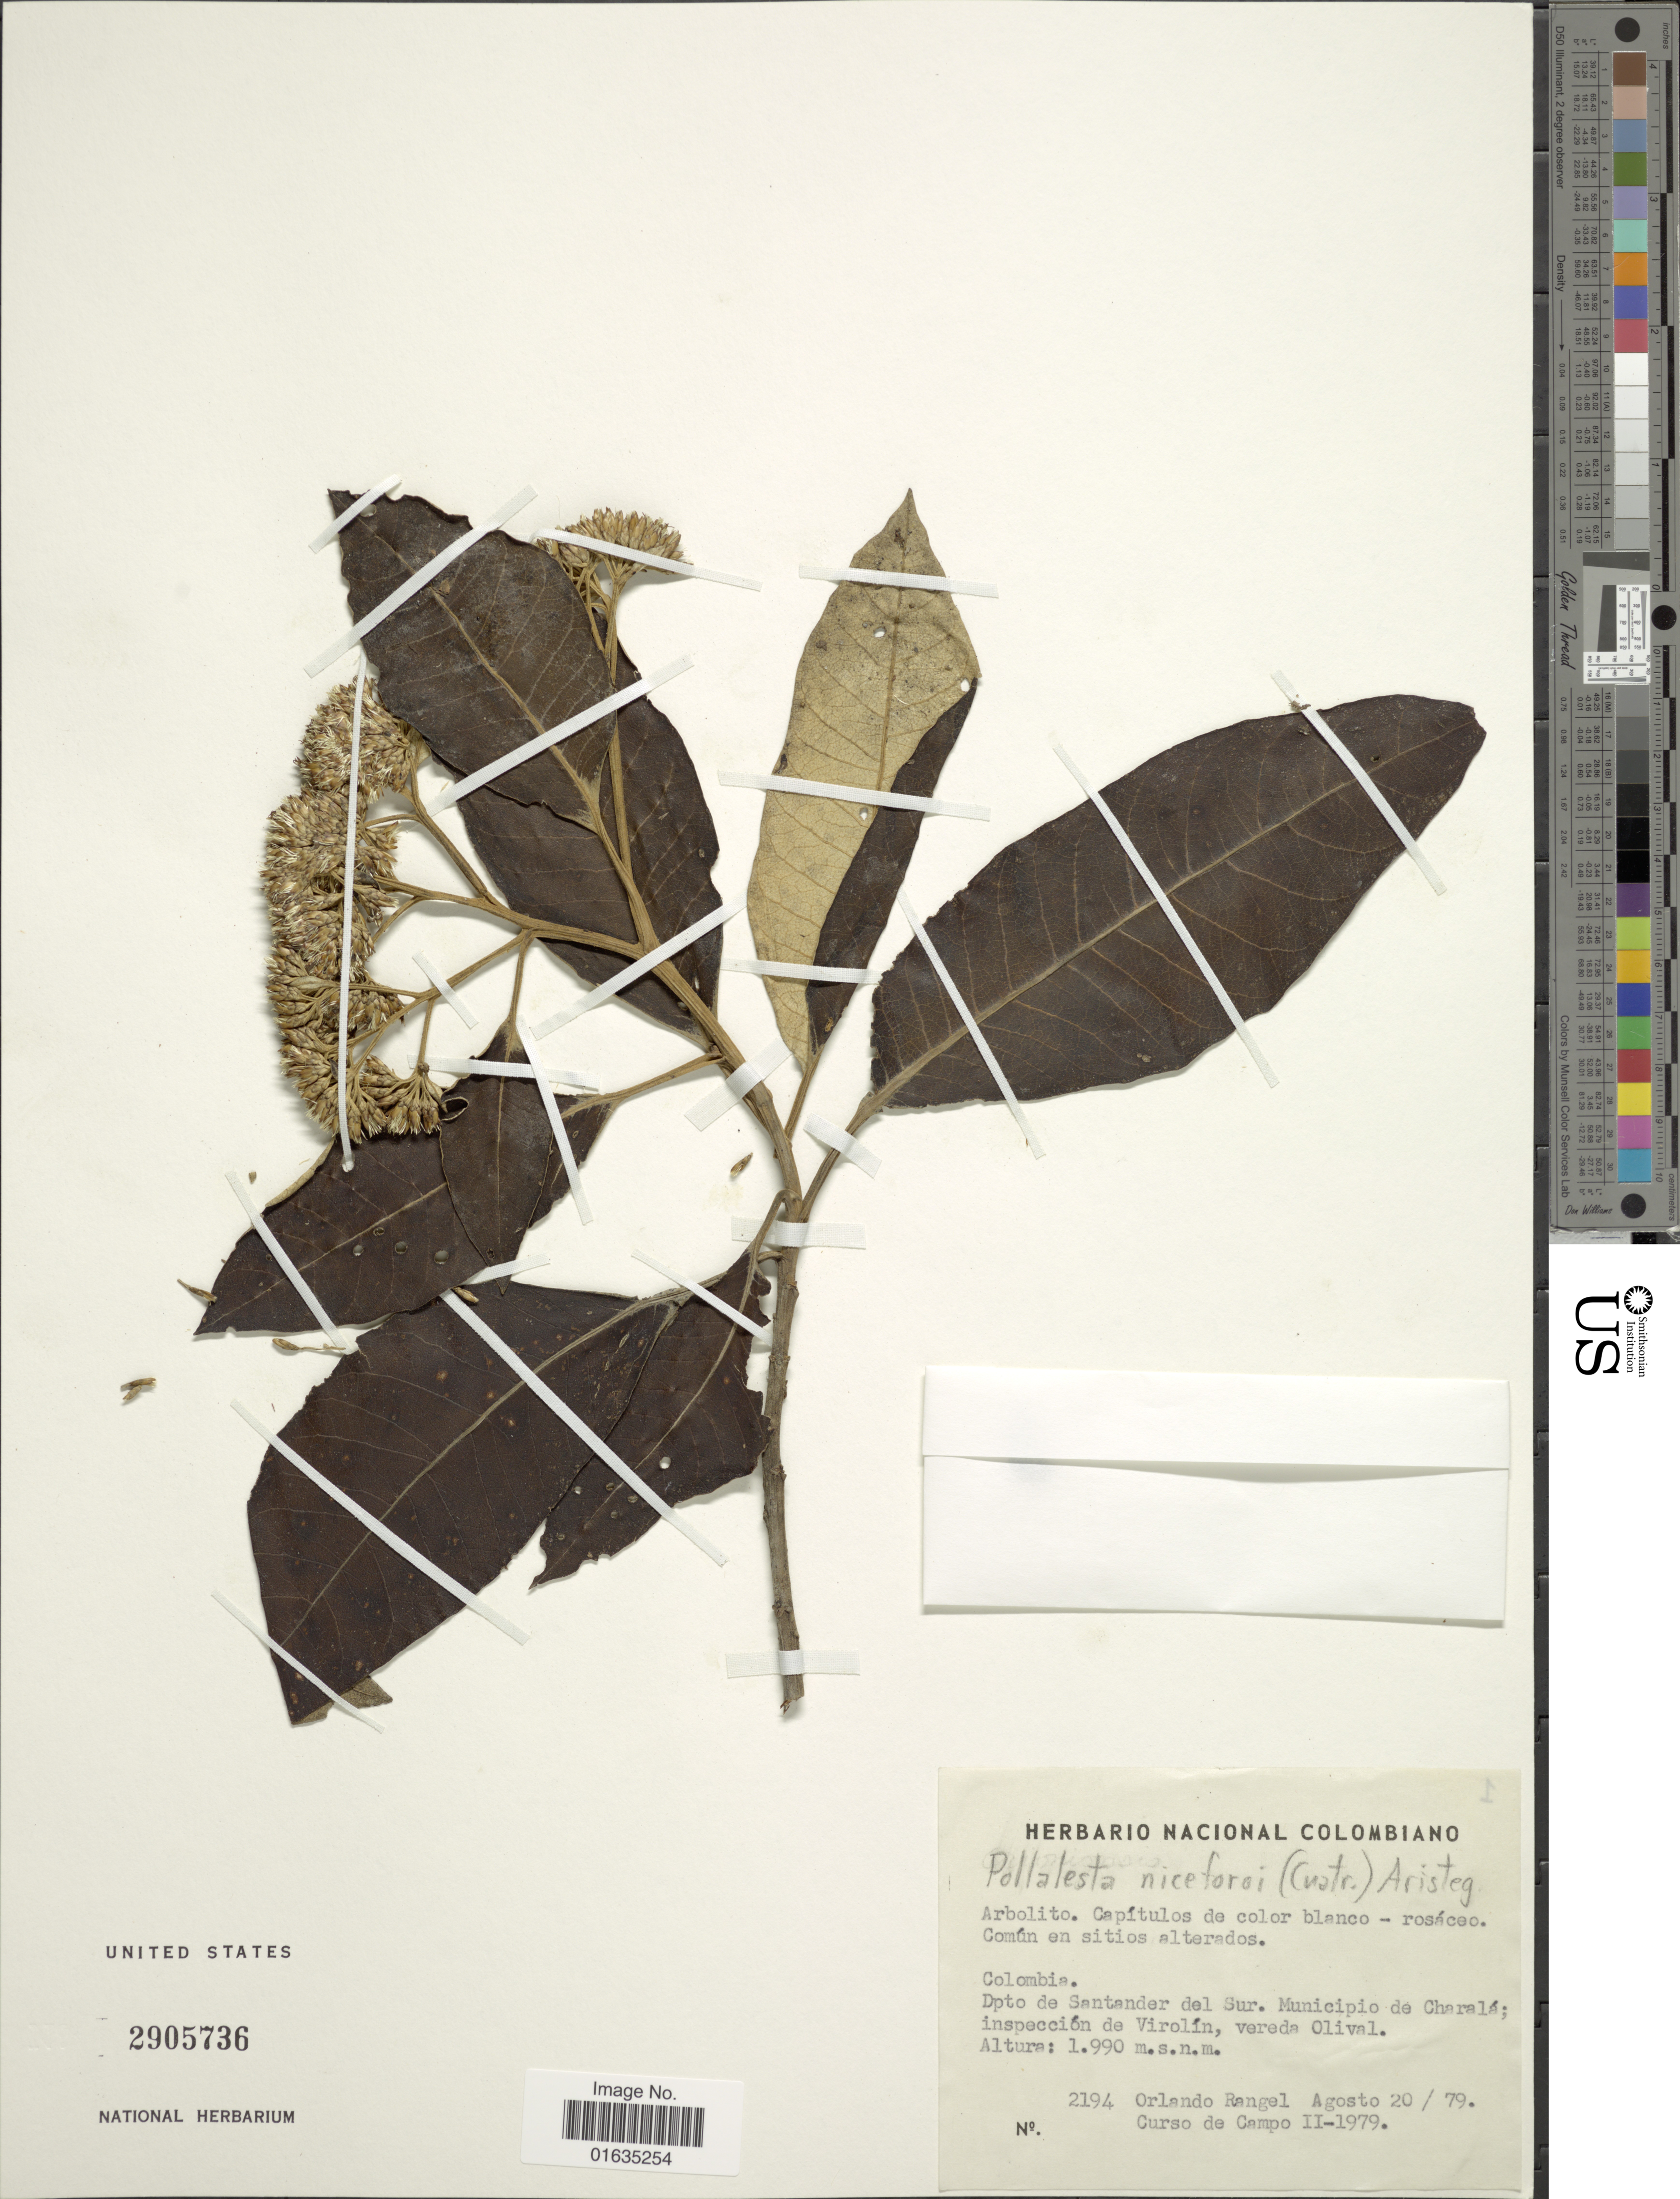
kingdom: Plantae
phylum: Tracheophyta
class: Magnoliopsida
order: Asterales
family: Asteraceae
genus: Piptocoma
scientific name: Piptocoma niceforoi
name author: (Cuatrec.) H. Rob.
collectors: O. Rangel & Curso de Campo 2-1979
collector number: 2194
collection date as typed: Transcribed d/m/y: 20/8/79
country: Colombia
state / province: Santander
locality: Dpto. de Santander del Sur, Municipio de Charala, inspeccion de Virolin, vereda Olival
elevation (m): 1990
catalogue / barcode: US 2905736